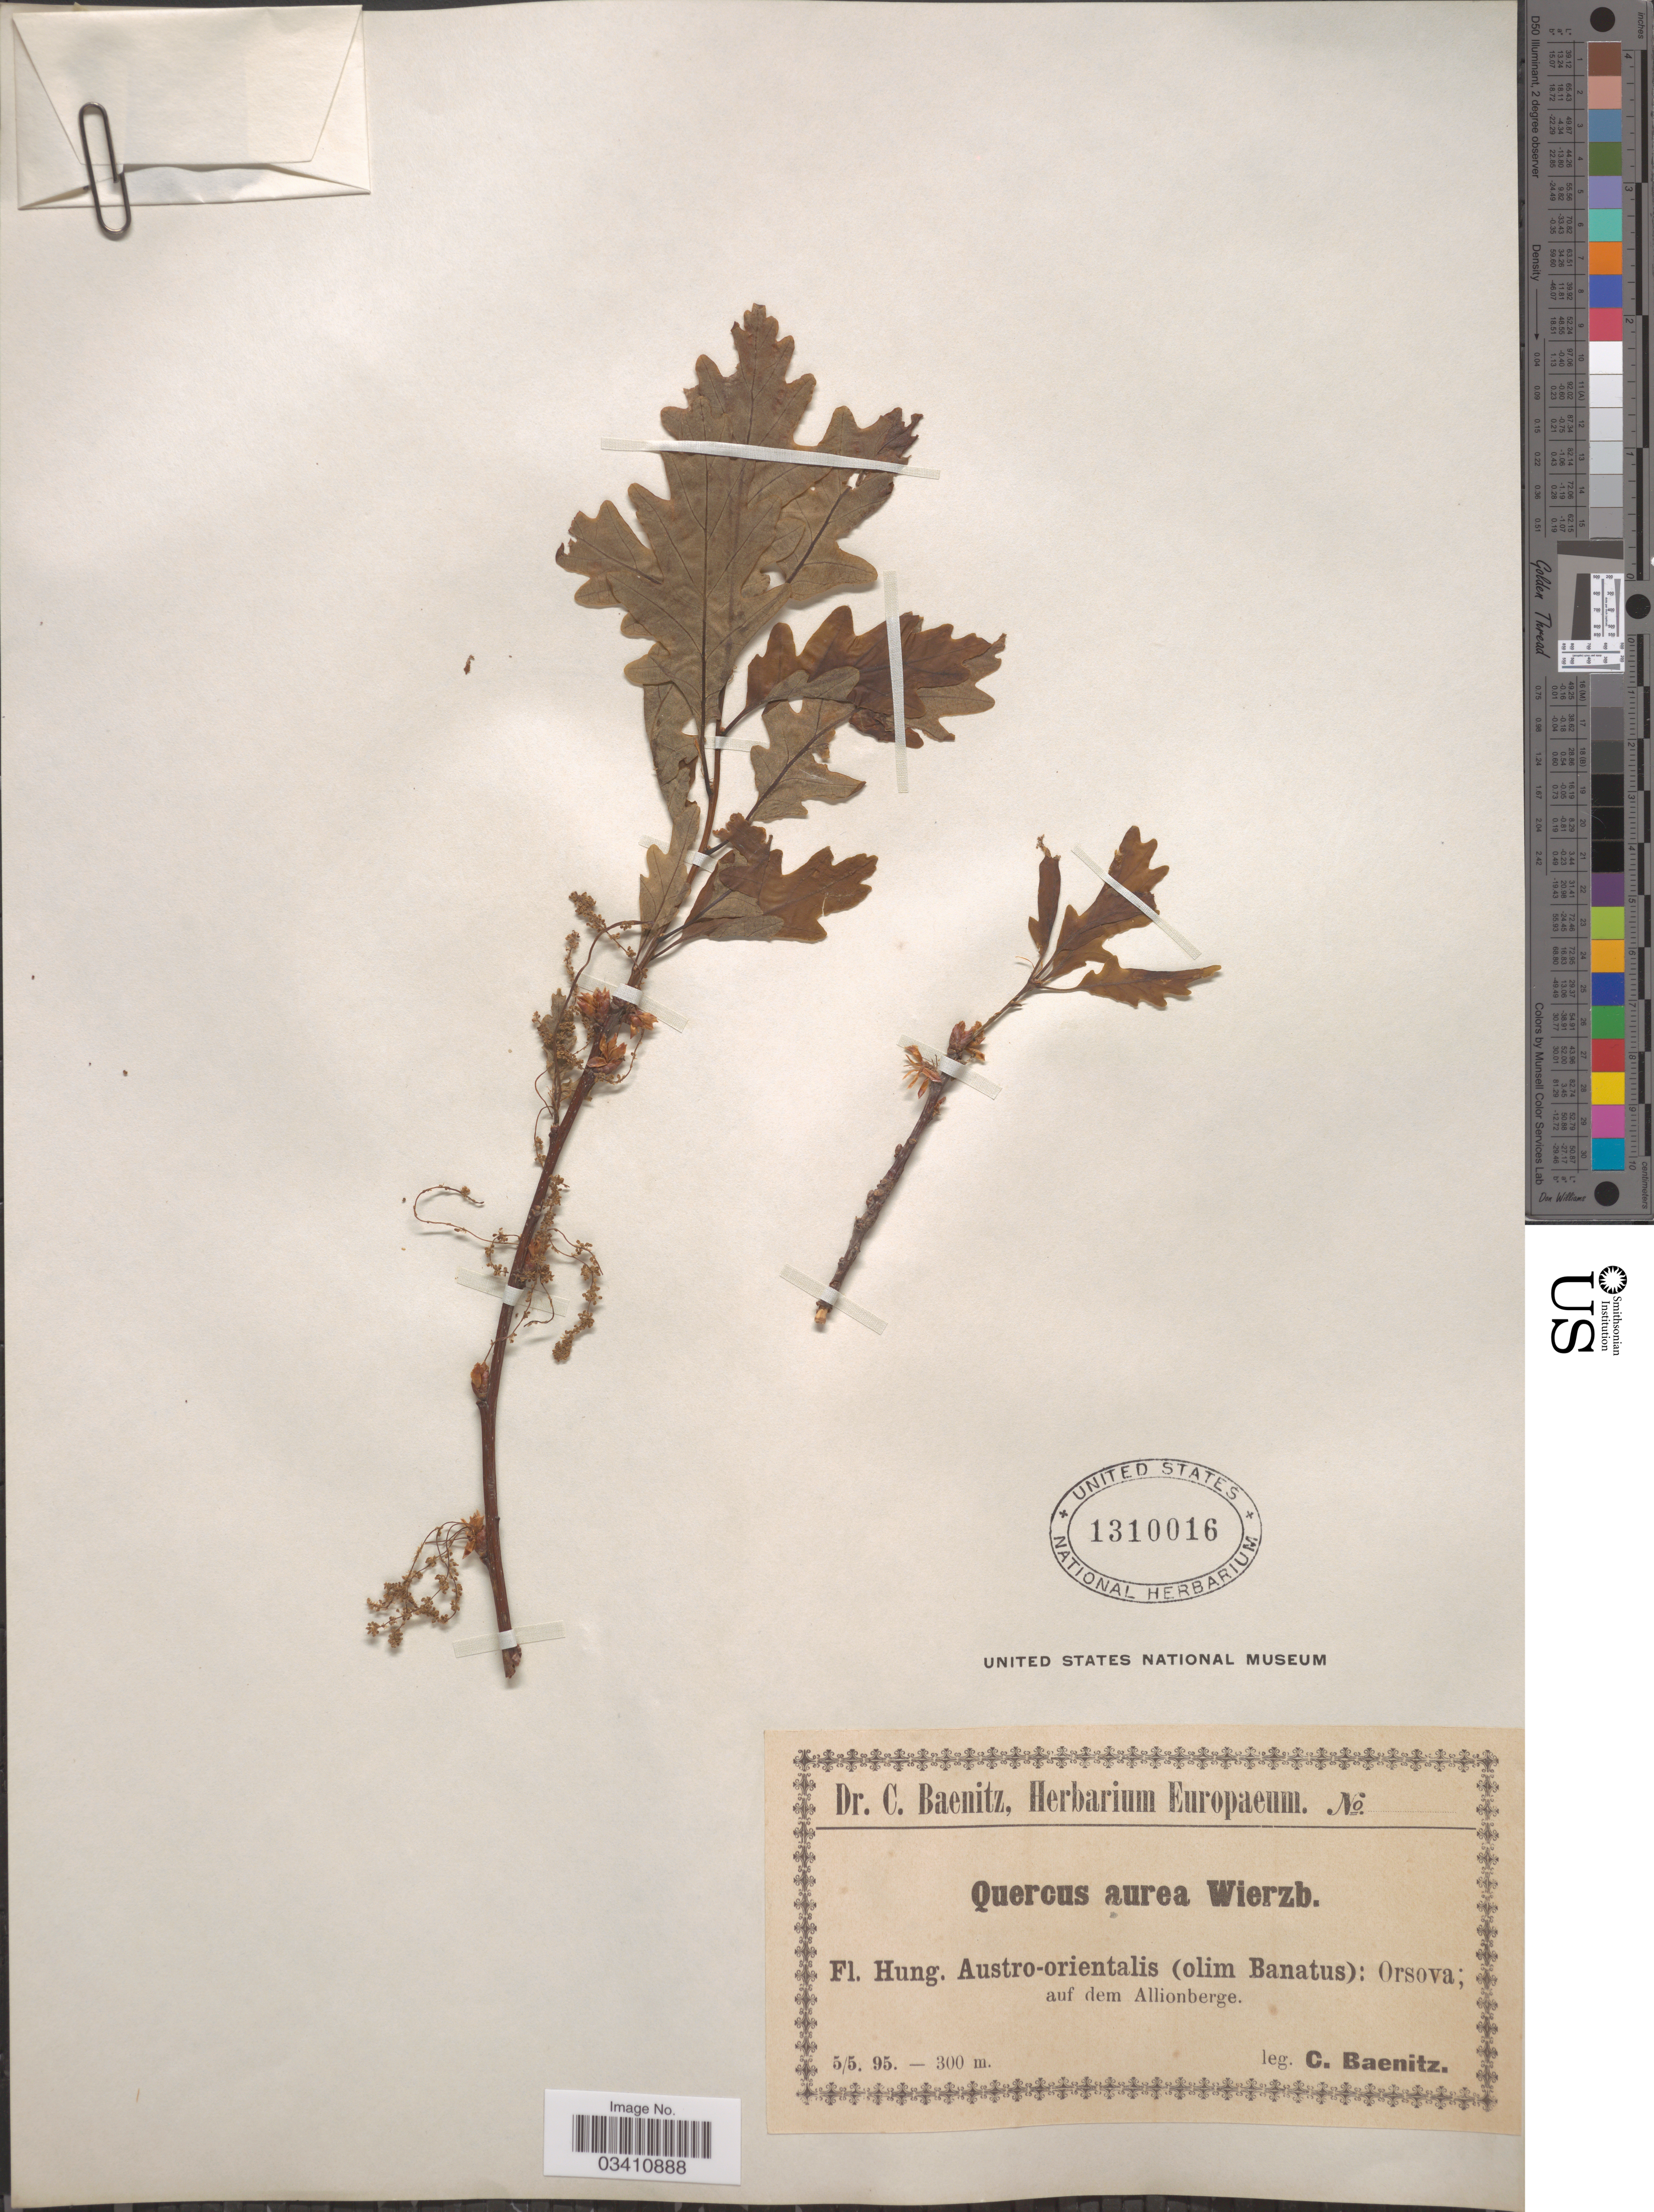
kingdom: Plantae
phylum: Tracheophyta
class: Magnoliopsida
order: Fagales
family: Fagaceae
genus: Quercus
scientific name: Quercus aurea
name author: Raf.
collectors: C. G. Baenitz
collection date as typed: Transcribed d/m/y: 5/5/95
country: Romania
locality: Hung. Austro-orientalis (olim Banatus): Orsova; auf dem Allionberge.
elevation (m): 300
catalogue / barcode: US 1310016